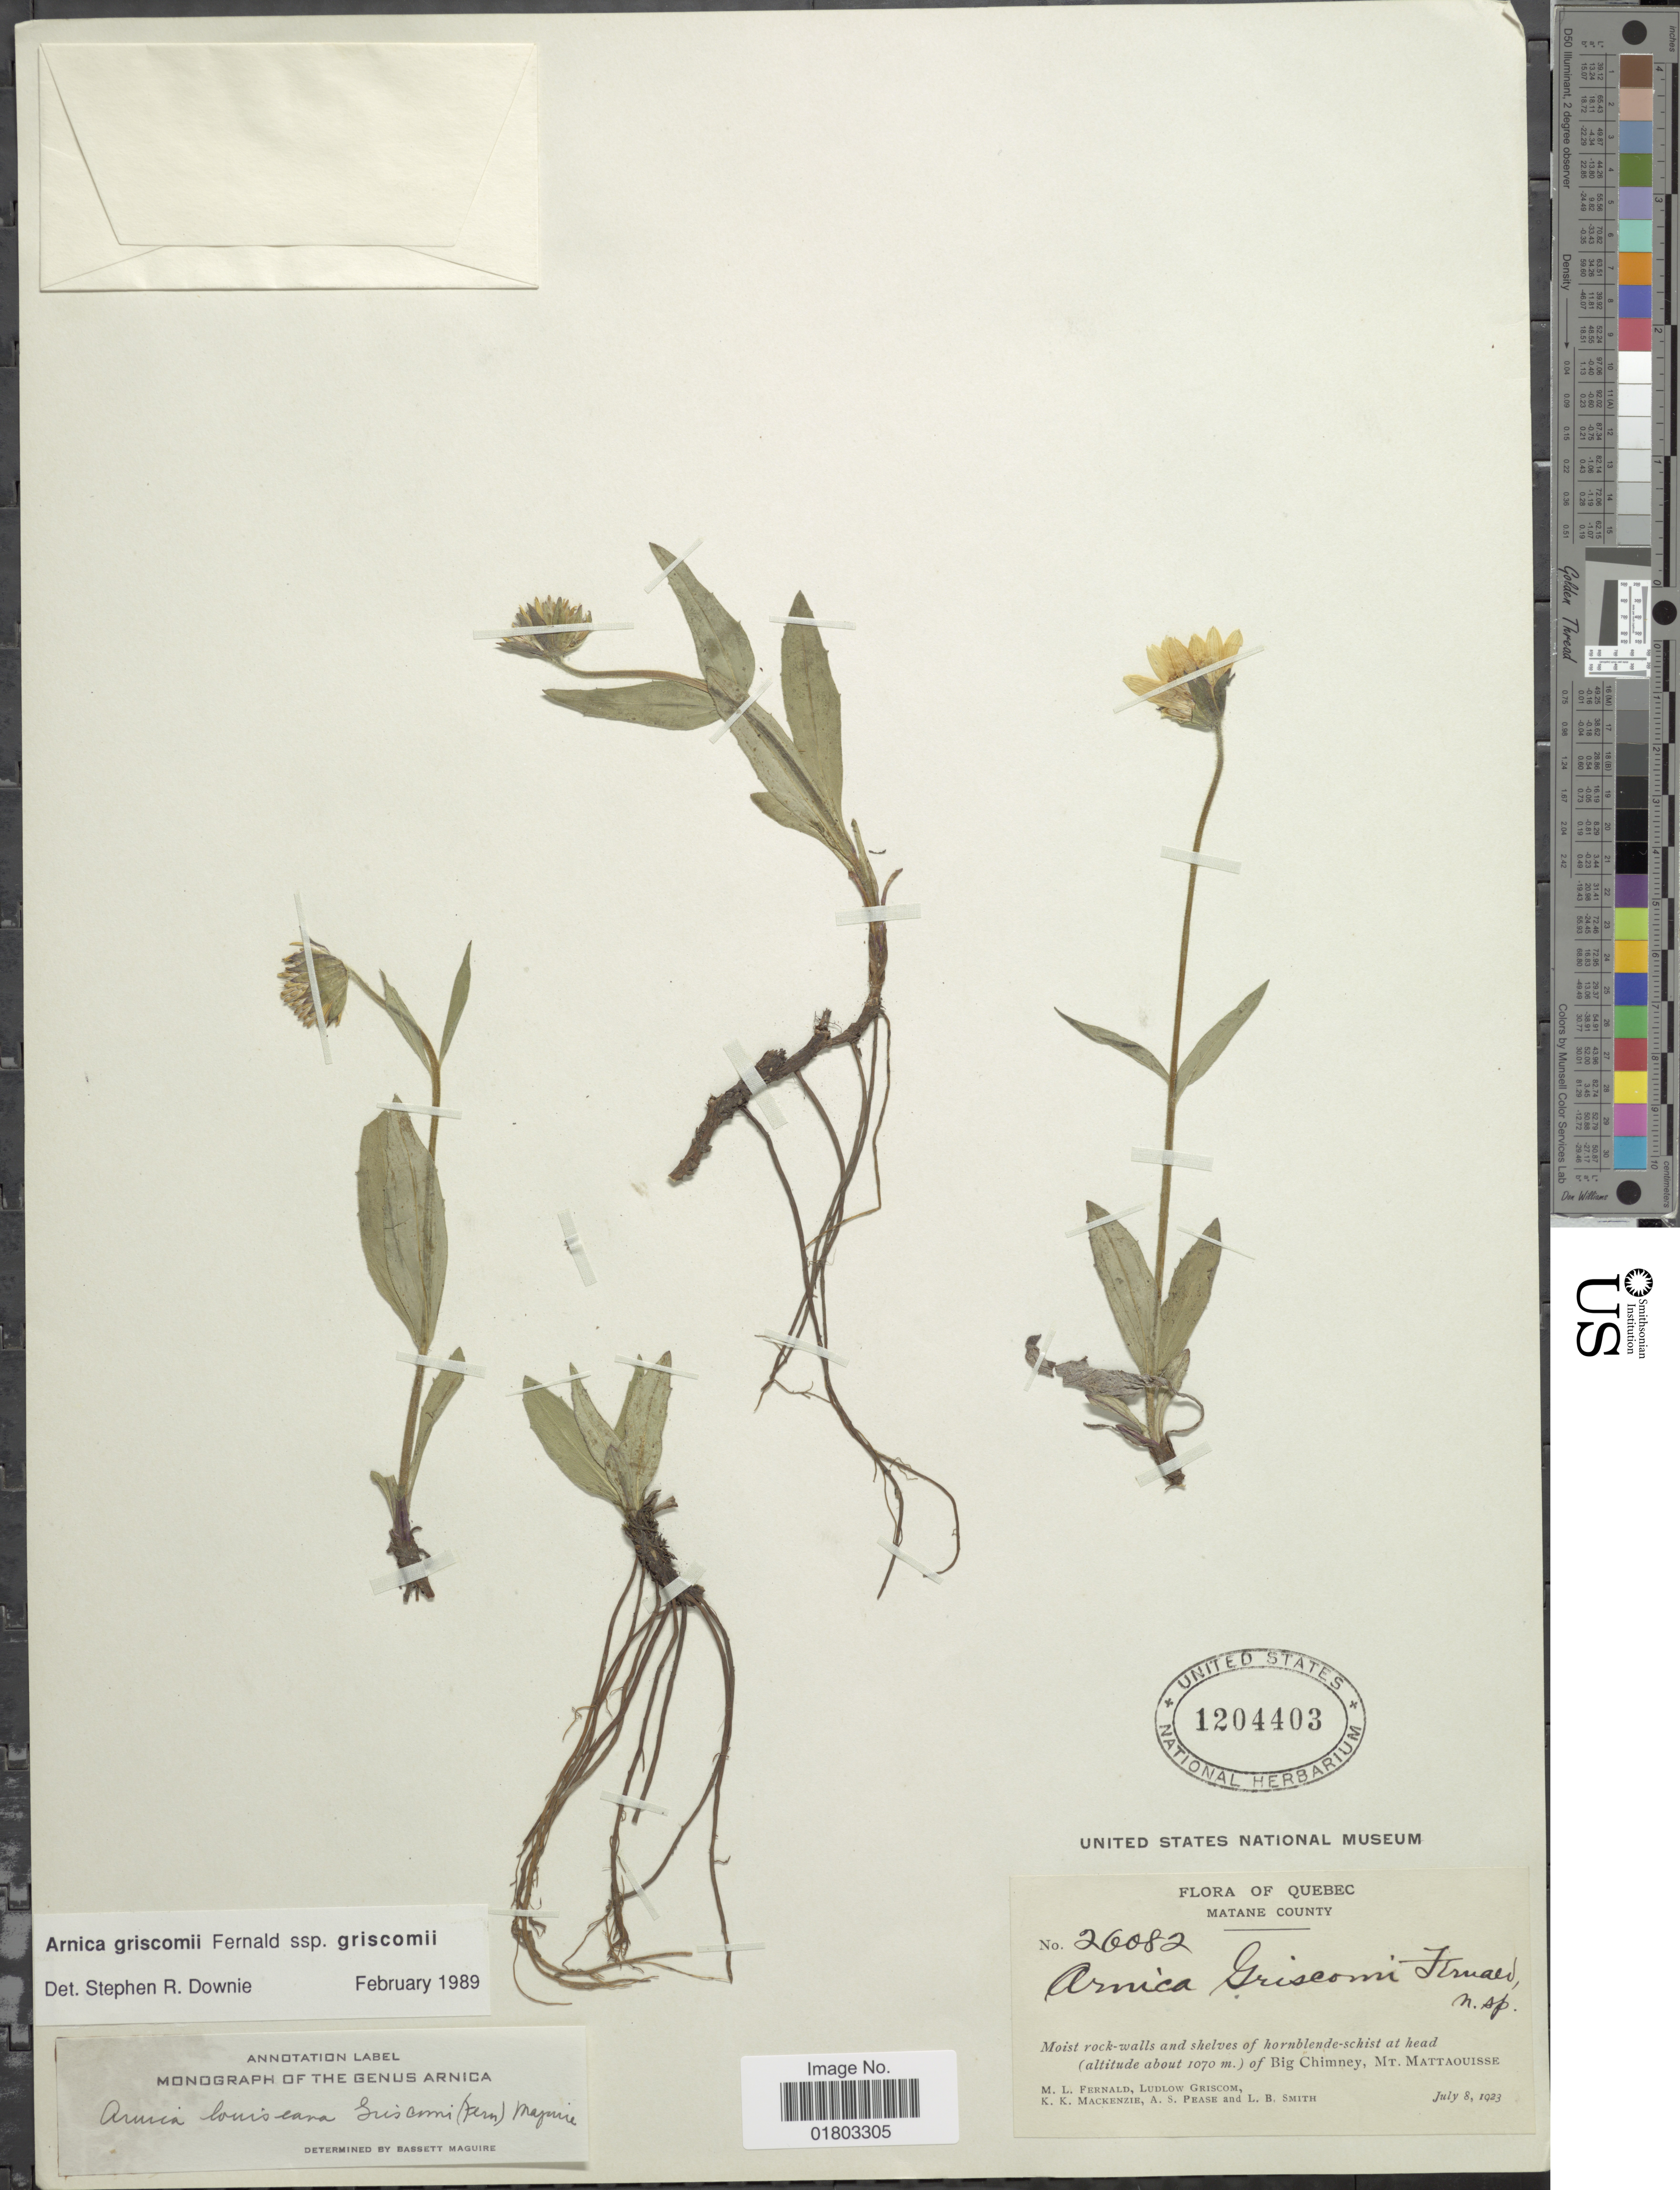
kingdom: Plantae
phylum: Tracheophyta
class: Magnoliopsida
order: Asterales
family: Asteraceae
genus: Arnica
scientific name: Arnica griscomii subsp. griscomii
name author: Fernald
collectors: M. L. Fernald, L. Griscom, K. K. Mackenzie, A. S. Pease & L. Smith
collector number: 26082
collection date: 1923-07-08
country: Canada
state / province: Quebec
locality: Matane County, Moist rock-walls and shelves of hornblende-schist at head of Big Chimney, Mt Mattaouisse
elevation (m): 1070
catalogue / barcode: US 1204403